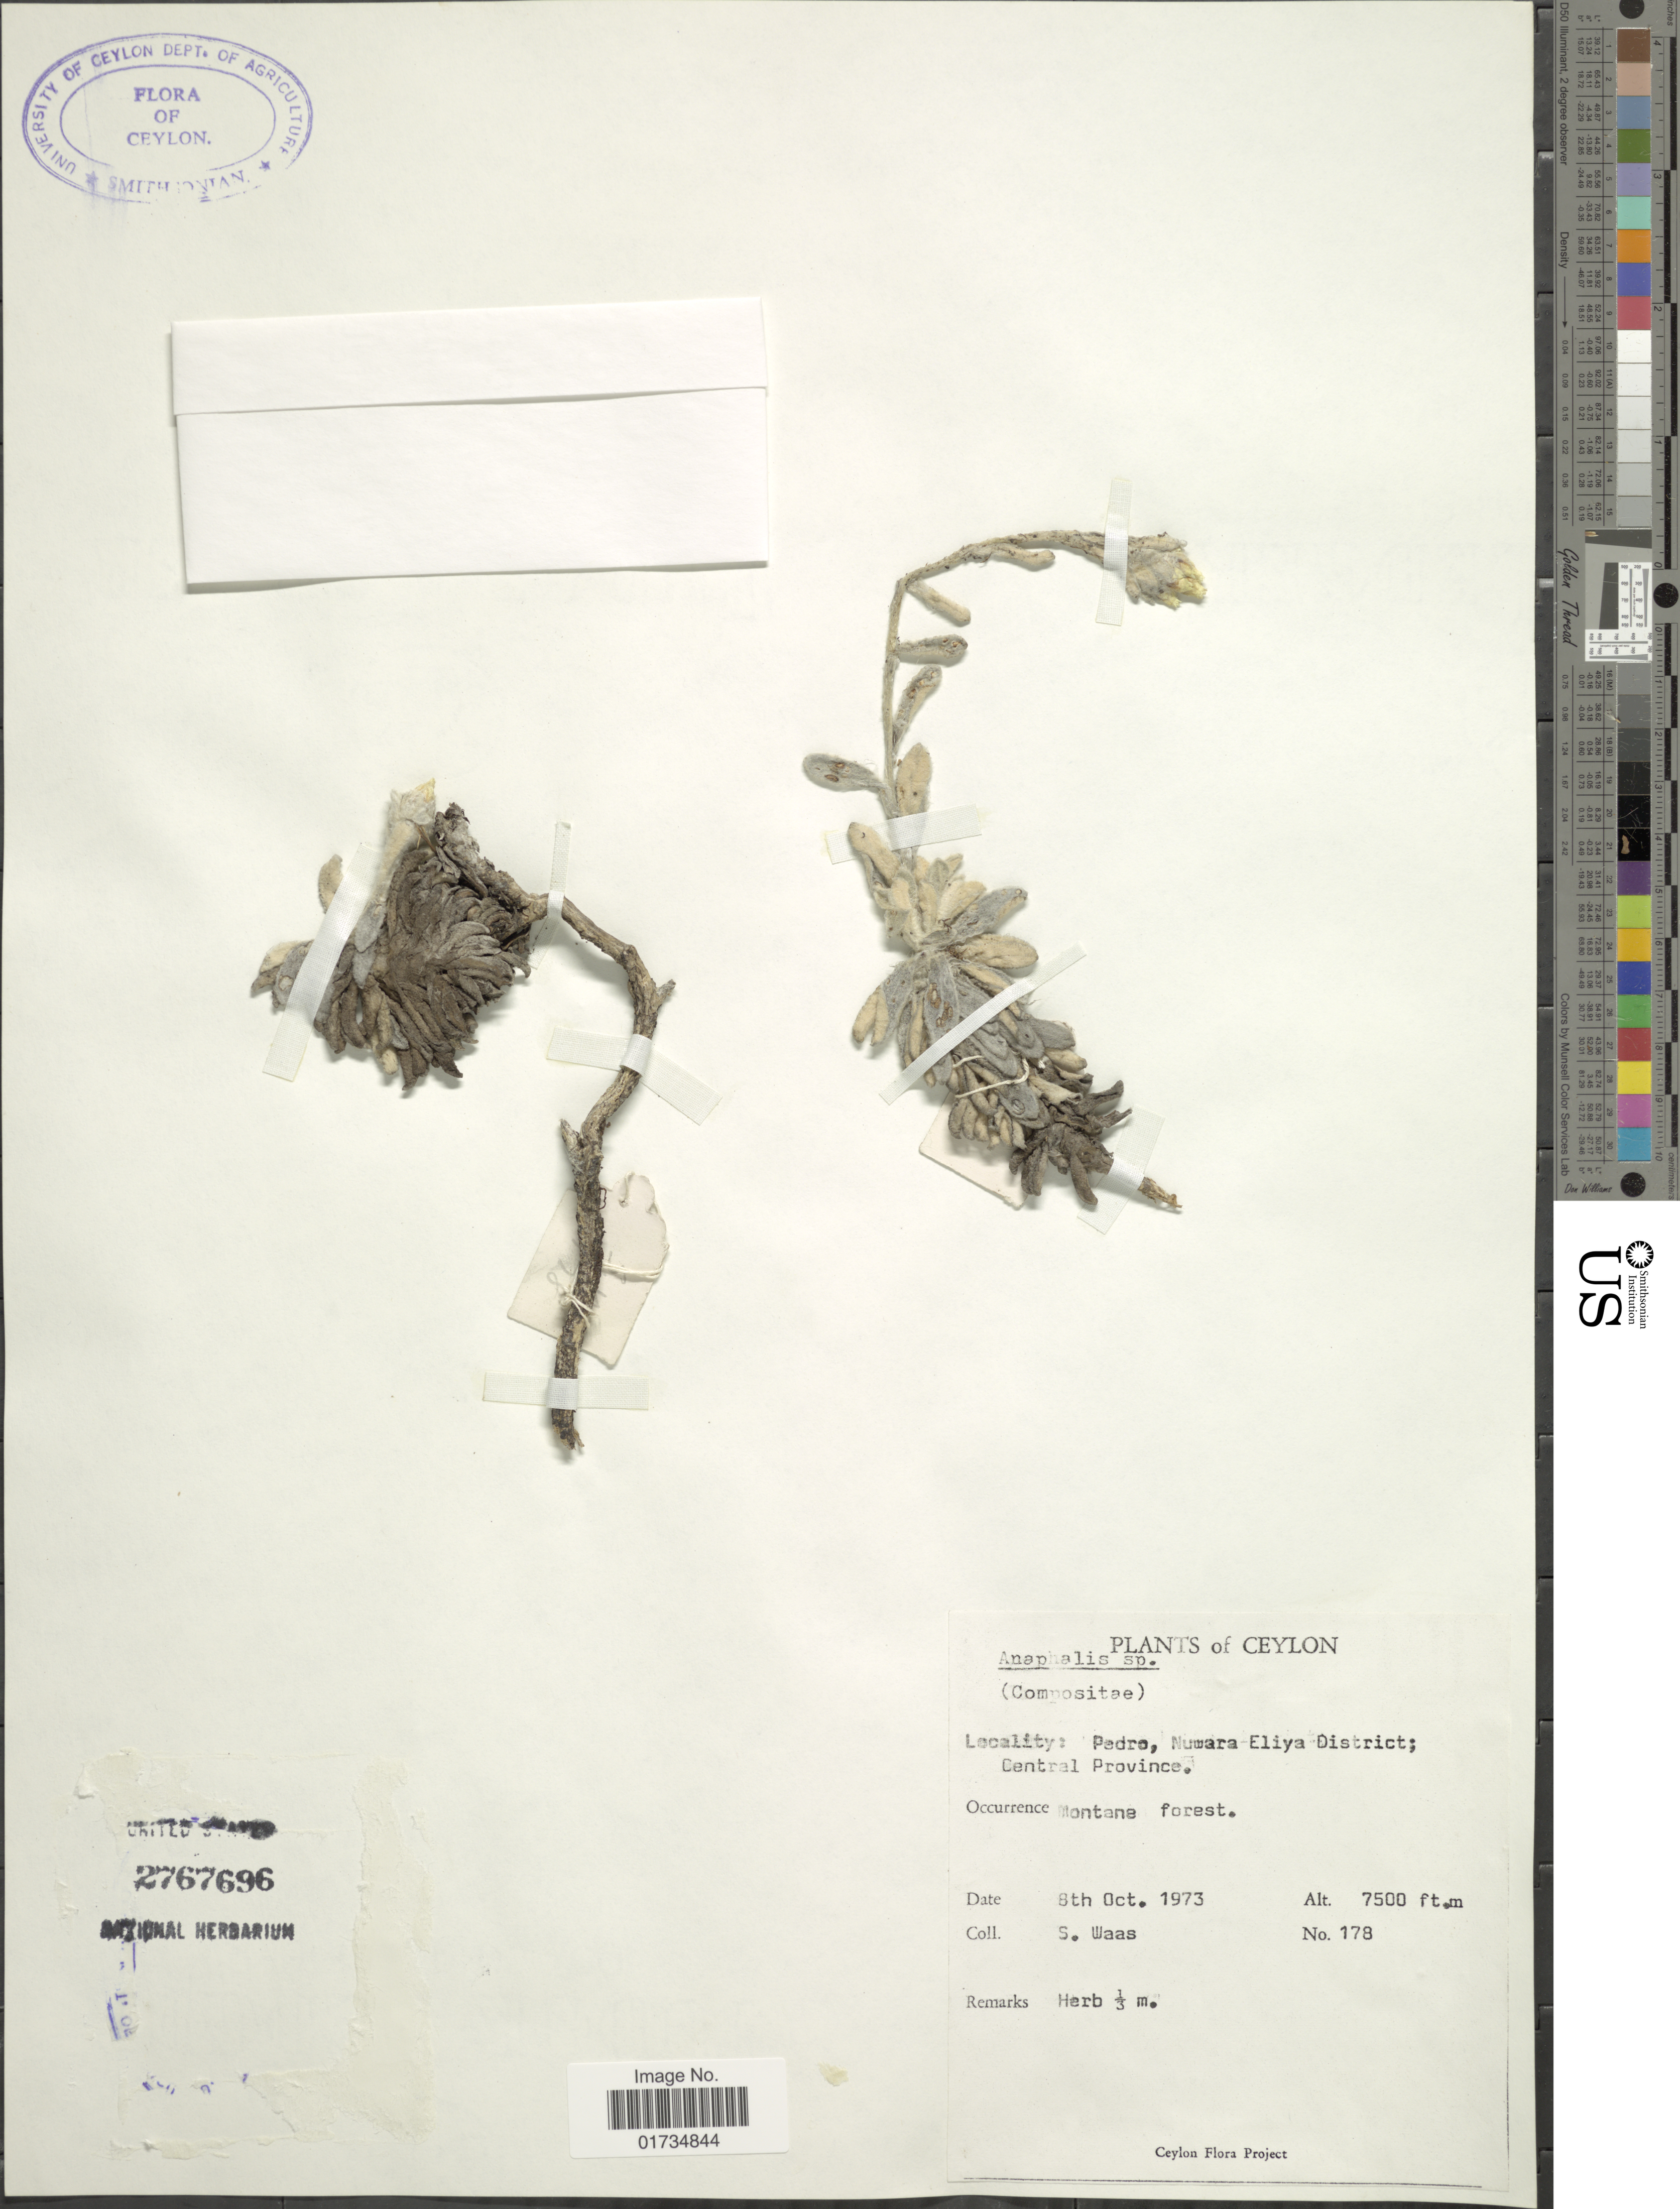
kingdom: Plantae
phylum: Tracheophyta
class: Magnoliopsida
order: Asterales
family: Asteraceae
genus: Anaphalis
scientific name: Anaphalis thwaitesii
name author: C.B. Clarke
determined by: Chen, Y. S.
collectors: S. Waas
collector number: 178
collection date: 1973-10-08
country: Sri Lanka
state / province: Central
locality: Ceylon, Pedro, Nuwara Eliya District; Central Province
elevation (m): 2286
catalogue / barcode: US 2767696